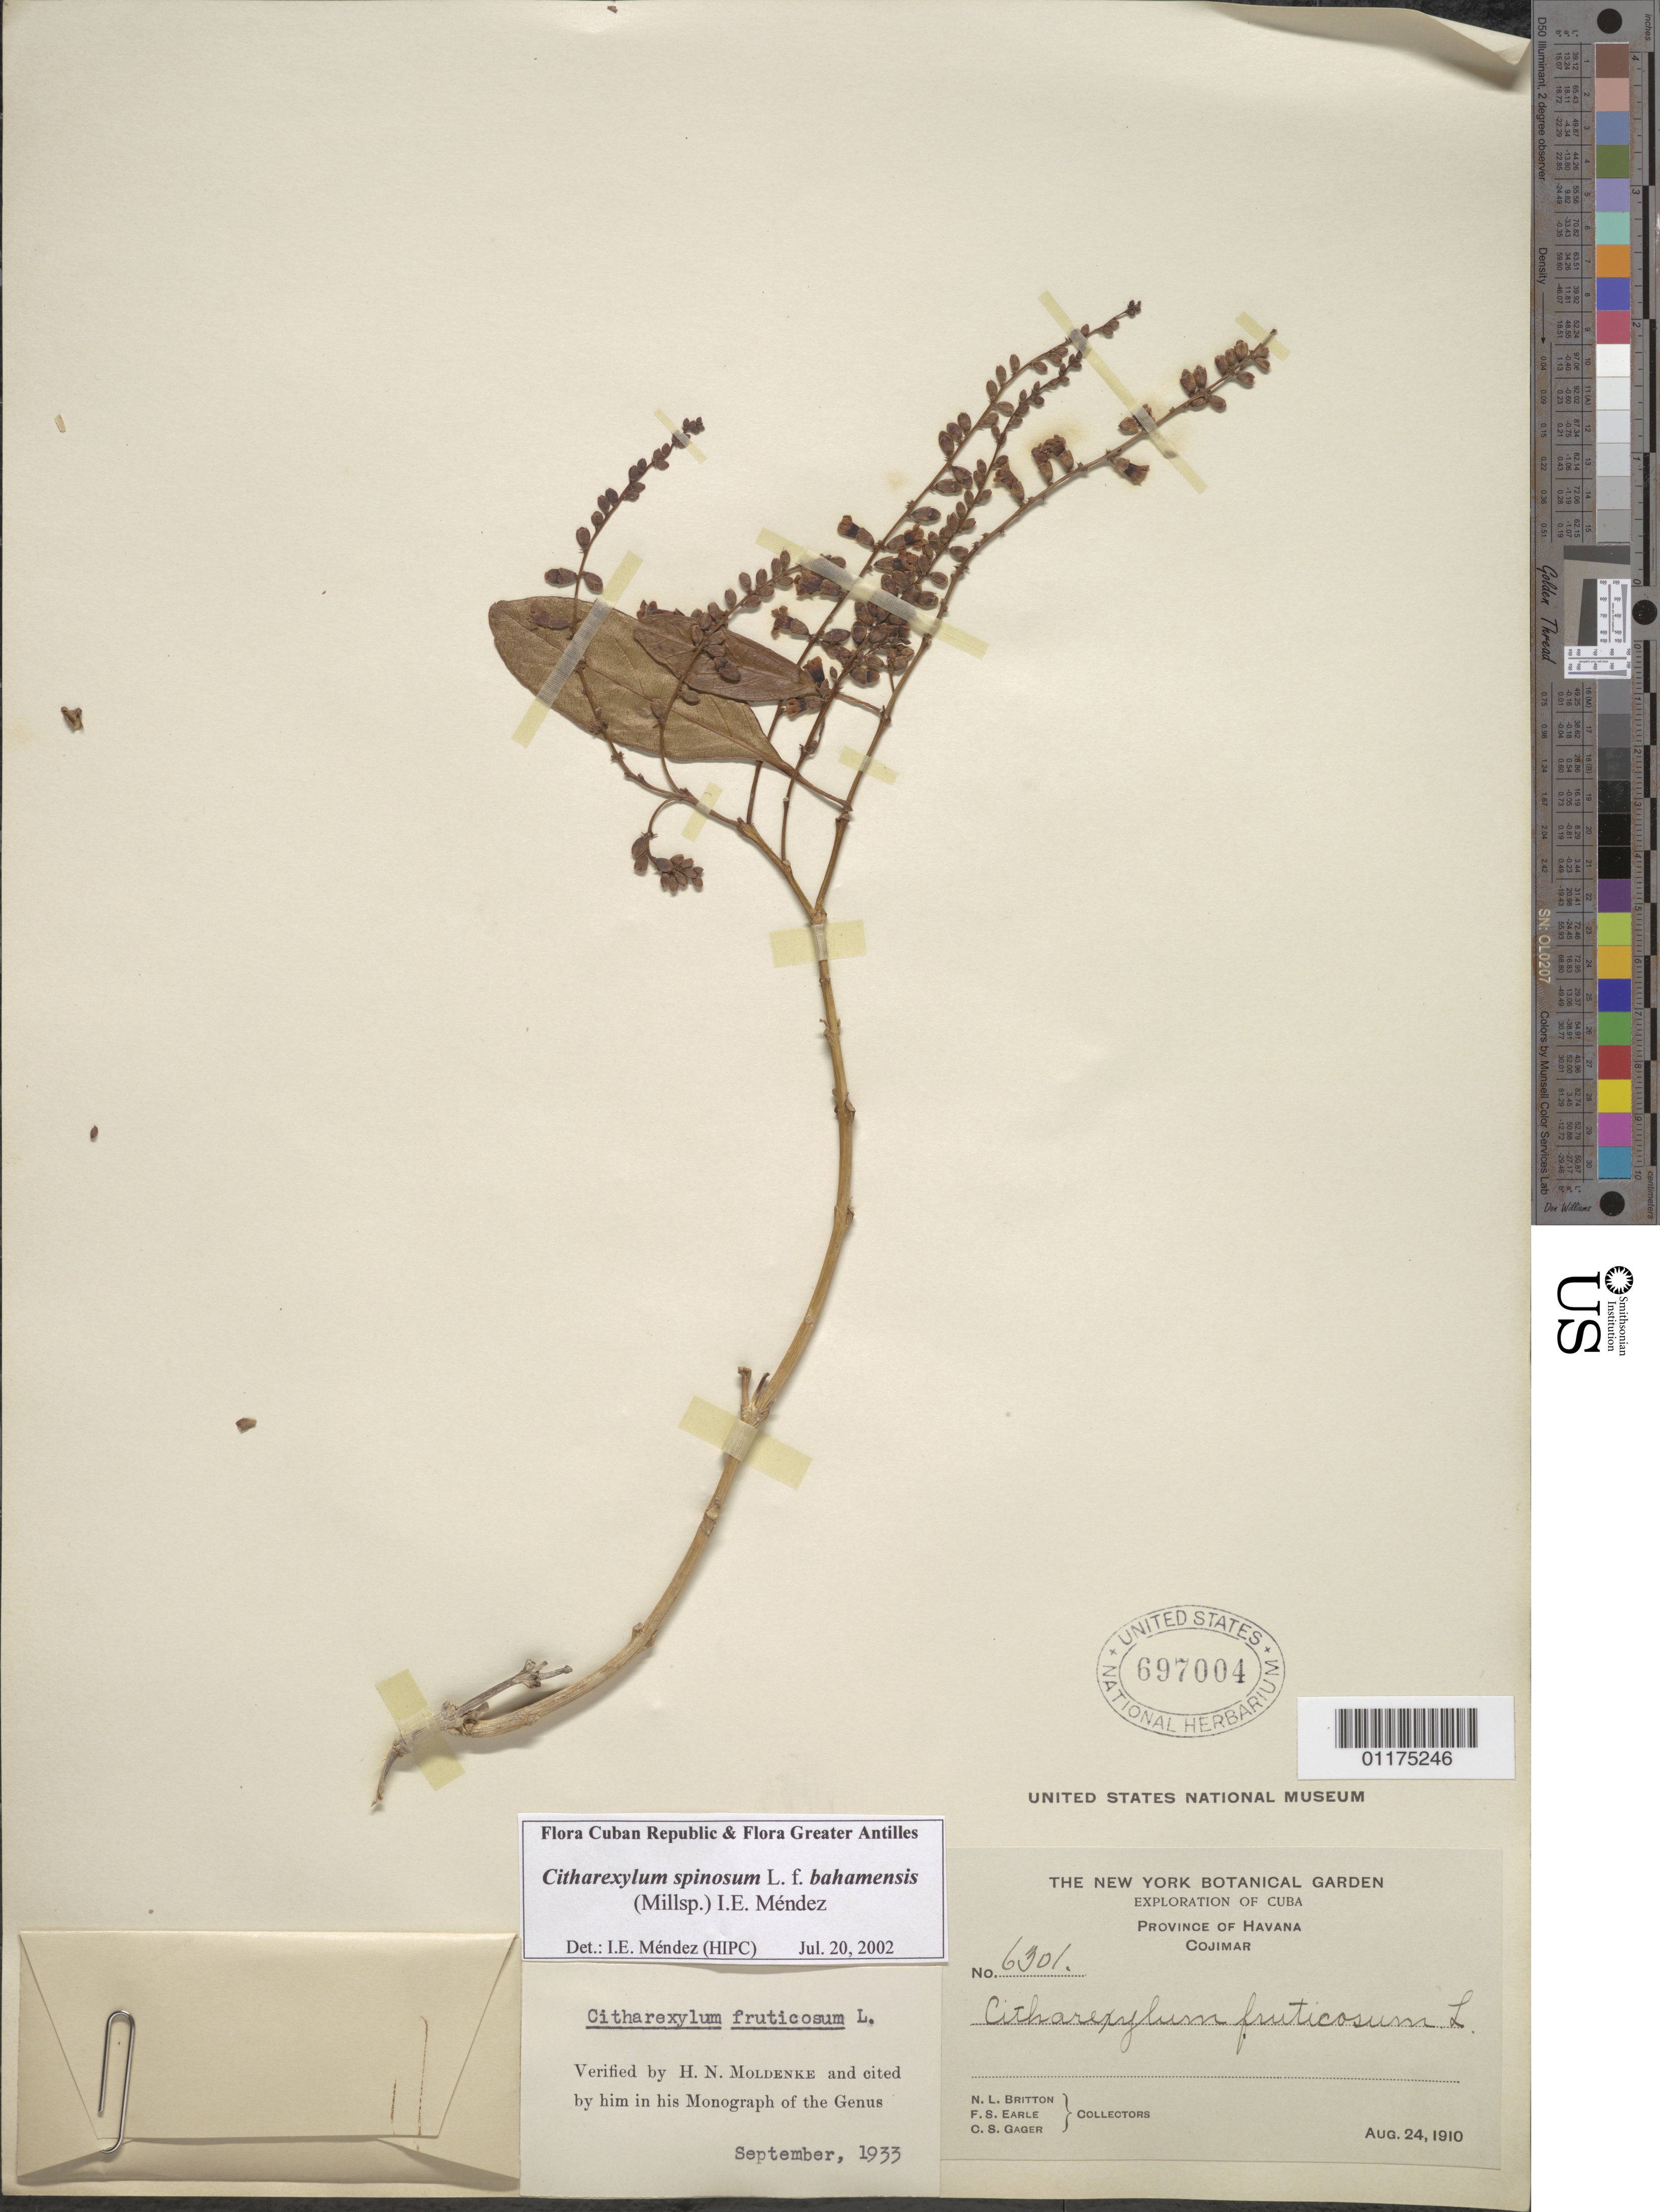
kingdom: Plantae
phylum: Tracheophyta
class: Magnoliopsida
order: Lamiales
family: Verbenaceae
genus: Citharexylum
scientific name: Citharexylum spinosum f. bahamensis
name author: (Millsp.) I.E. Méndez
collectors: N. Britton, F. S. Earle & C. Gager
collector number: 6301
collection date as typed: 24 Aug 1910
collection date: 1910-08-24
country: Cuba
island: Cuba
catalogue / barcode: US 697004